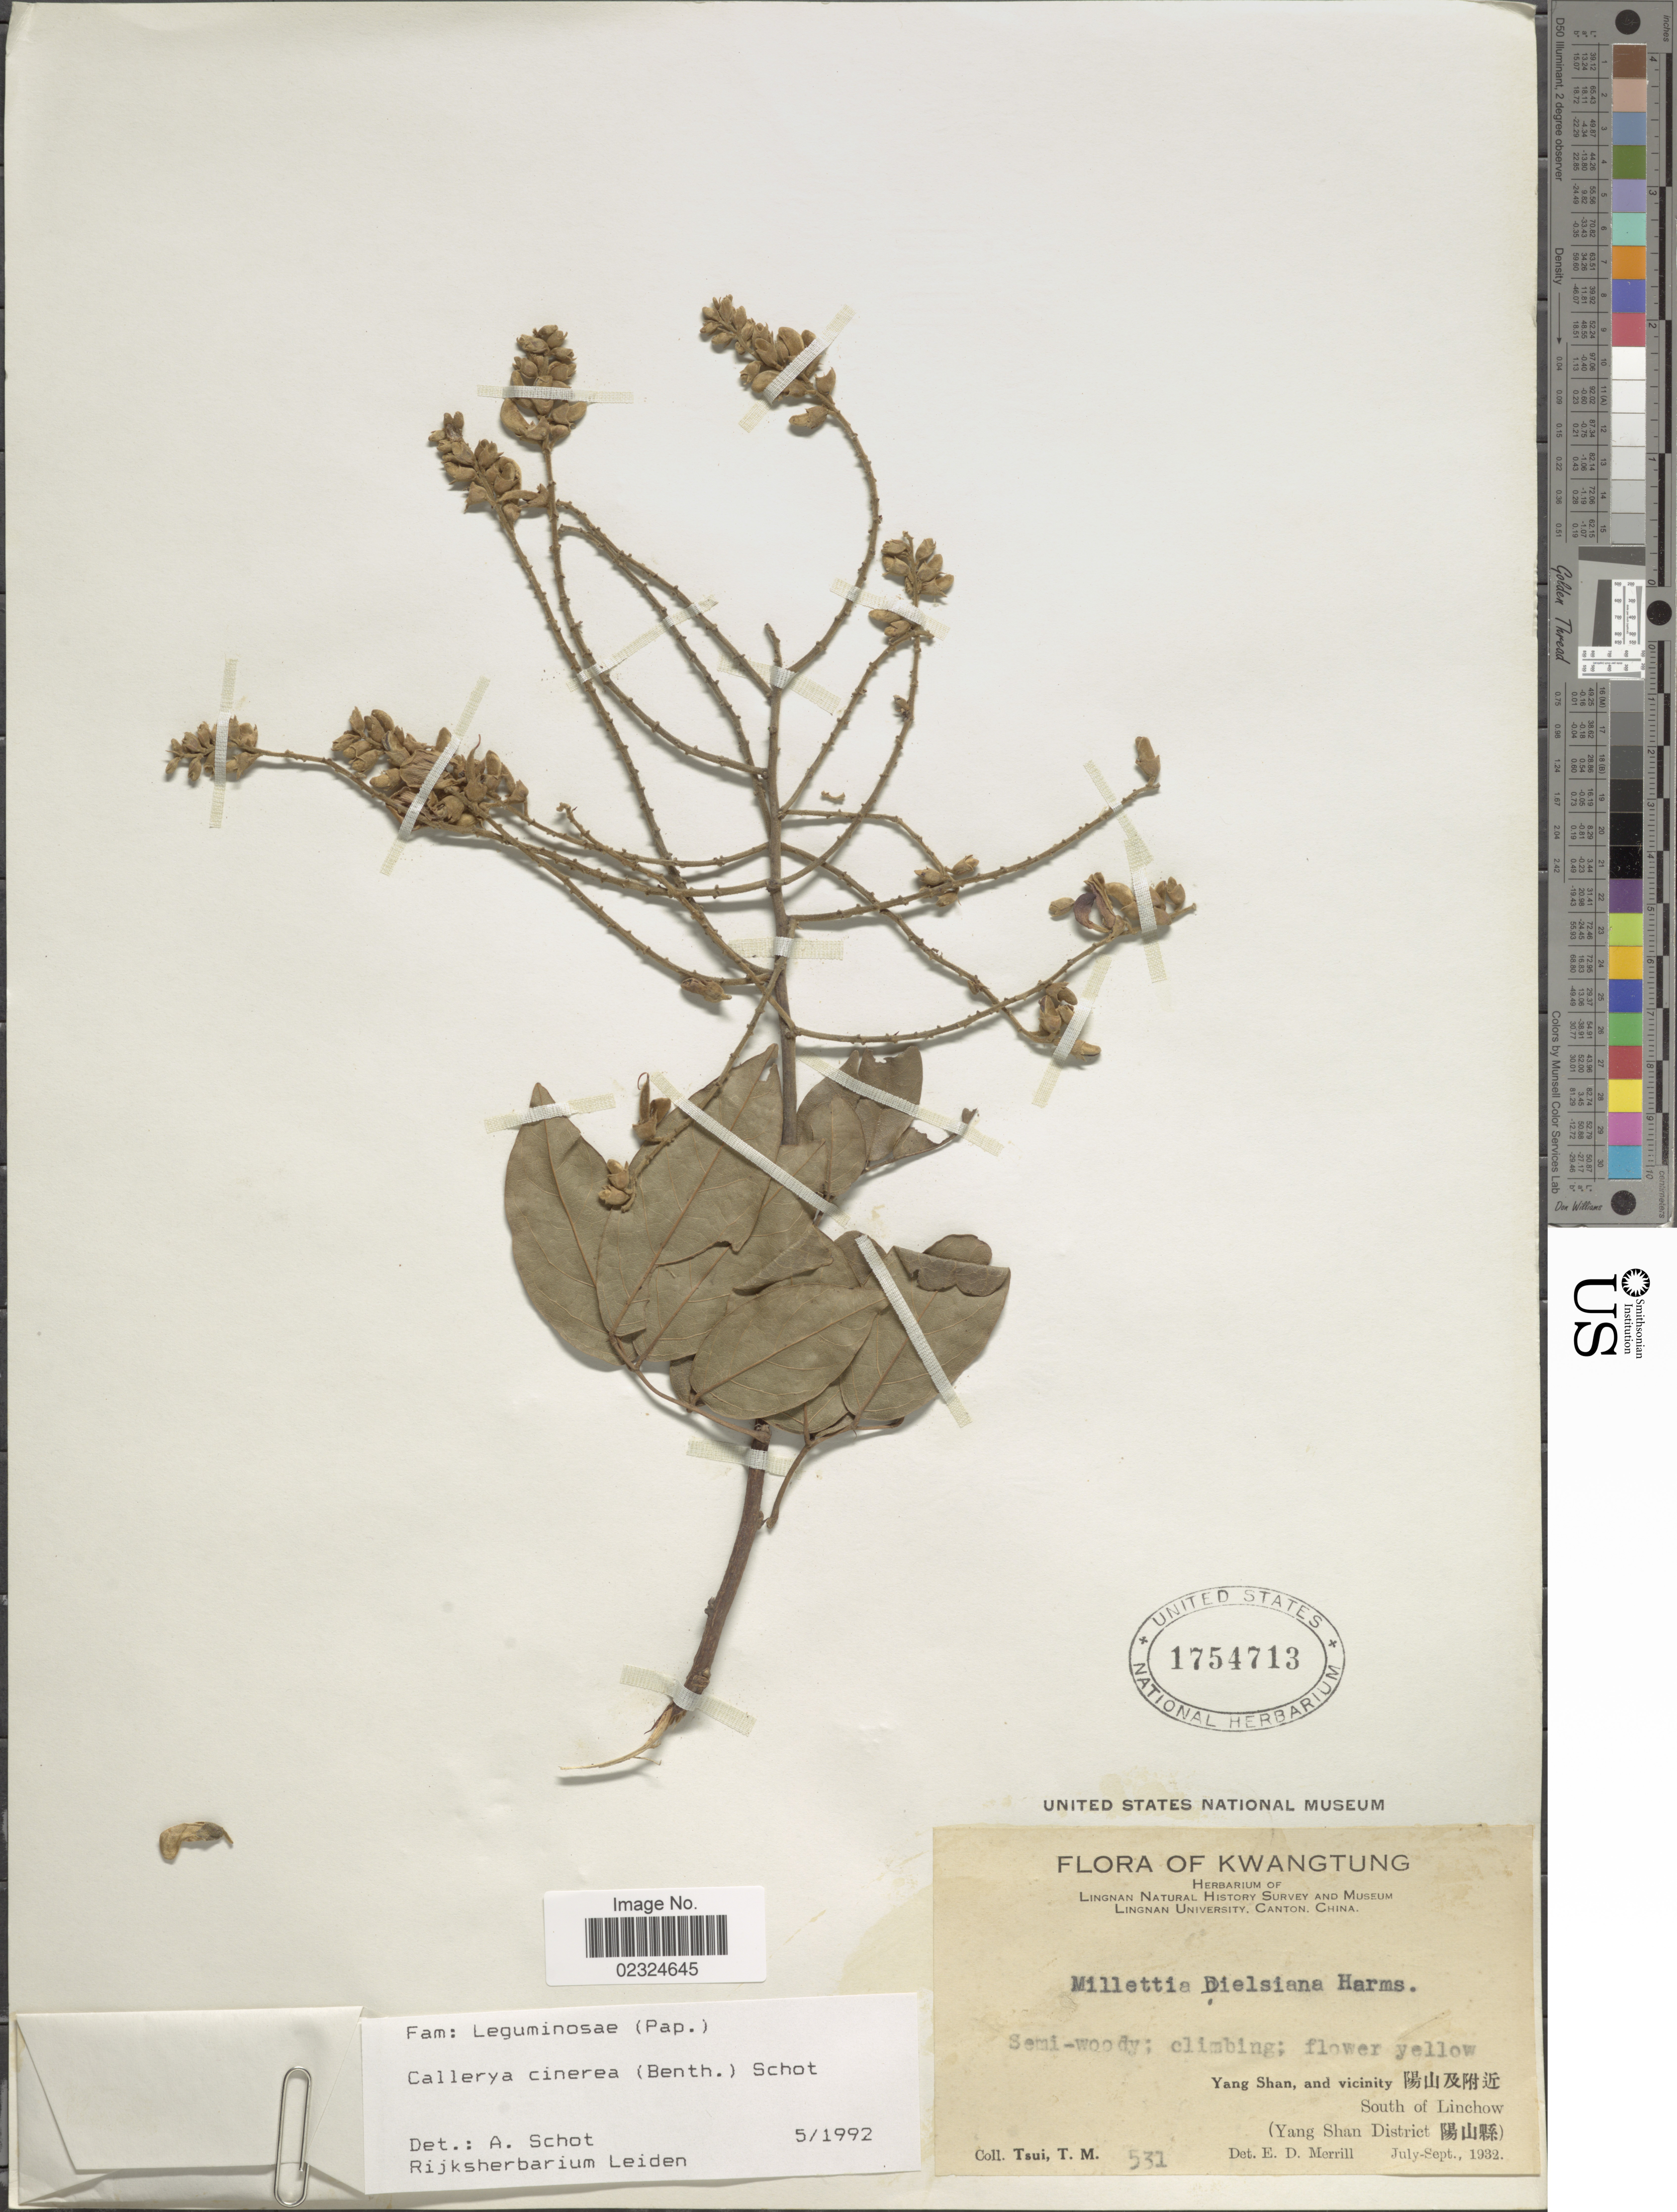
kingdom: Plantae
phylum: Tracheophyta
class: Magnoliopsida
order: Fabales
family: Fabaceae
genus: Callerya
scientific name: Callerya cinerea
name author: (Benth.) Schot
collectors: T. Tsui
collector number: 531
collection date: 1932-07/1932-09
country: China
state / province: Guangdong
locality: Kwnagtung, Yang Shan and vicinity South of Linchow (Yang Shan District)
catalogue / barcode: US 1754713